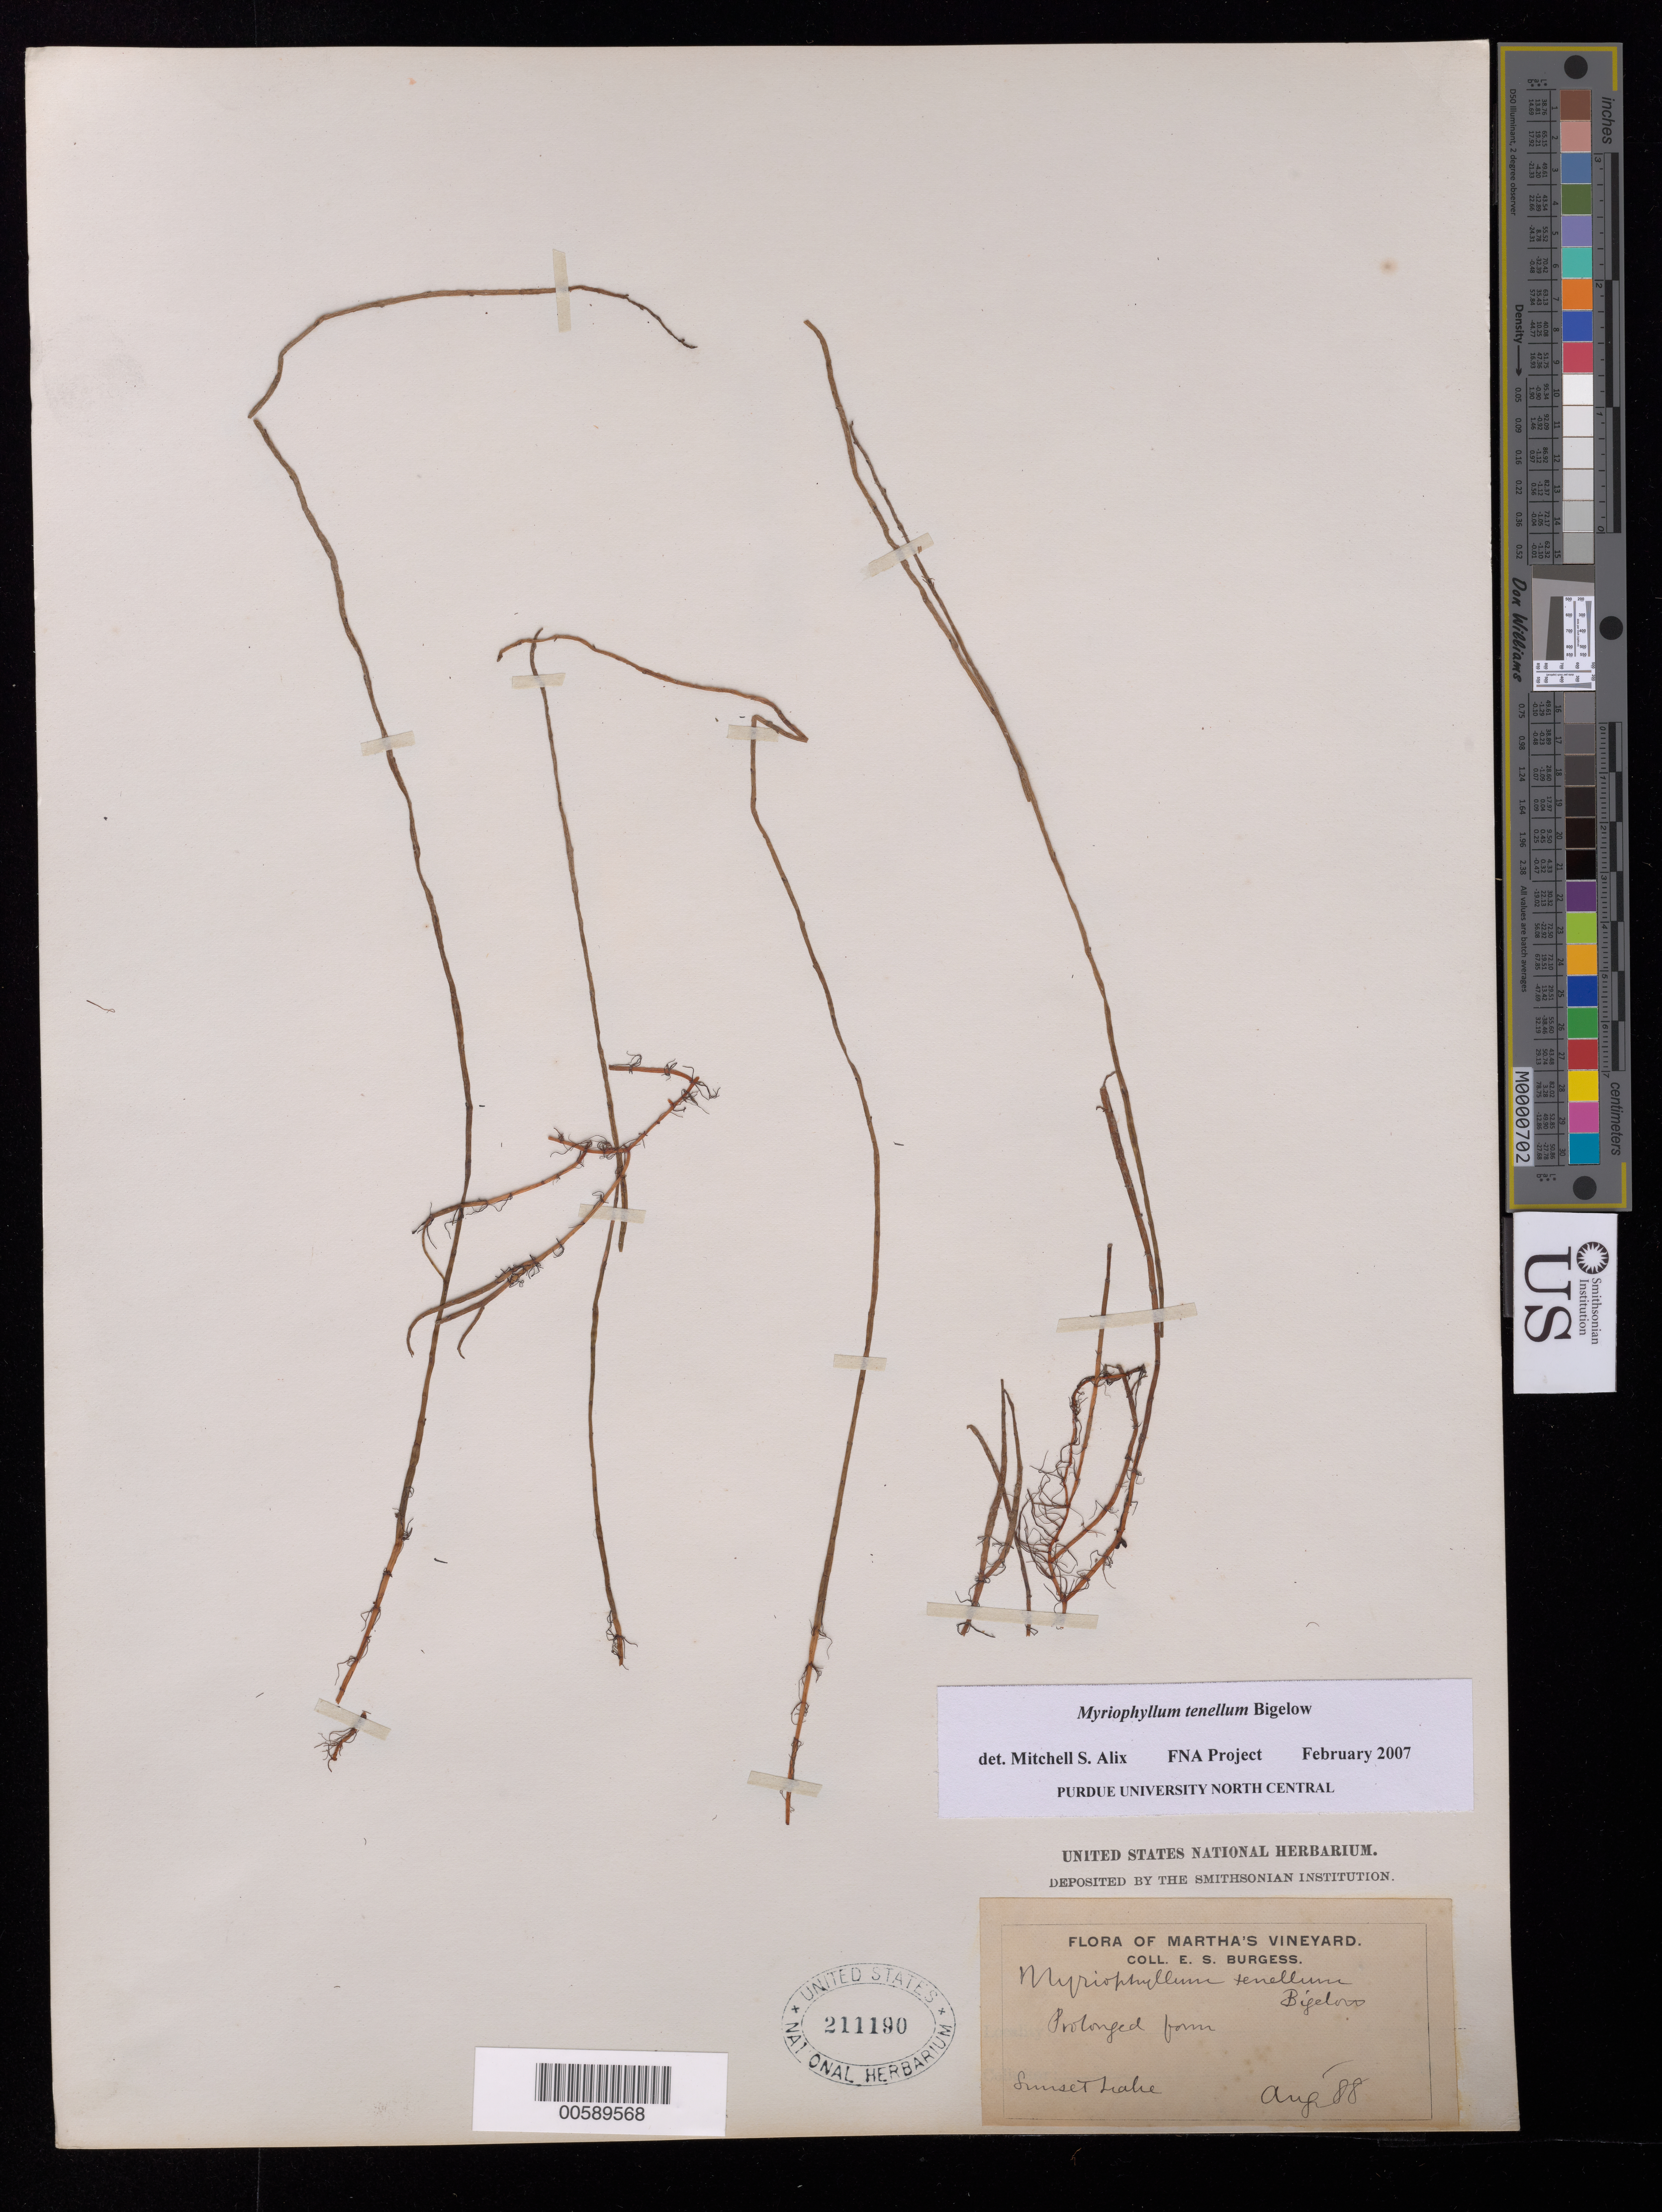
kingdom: Plantae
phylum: Tracheophyta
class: Magnoliopsida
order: Saxifragales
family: Haloragaceae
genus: Myriophyllum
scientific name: Myriophyllum tenellum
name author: Bigelow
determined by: Alix, M. S.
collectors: E. Burgess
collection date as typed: Aug 1888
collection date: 1888-08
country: United States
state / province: Massachusetts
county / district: Dukes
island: Martha's Vineyard Island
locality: Sunset Lake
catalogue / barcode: US 211190